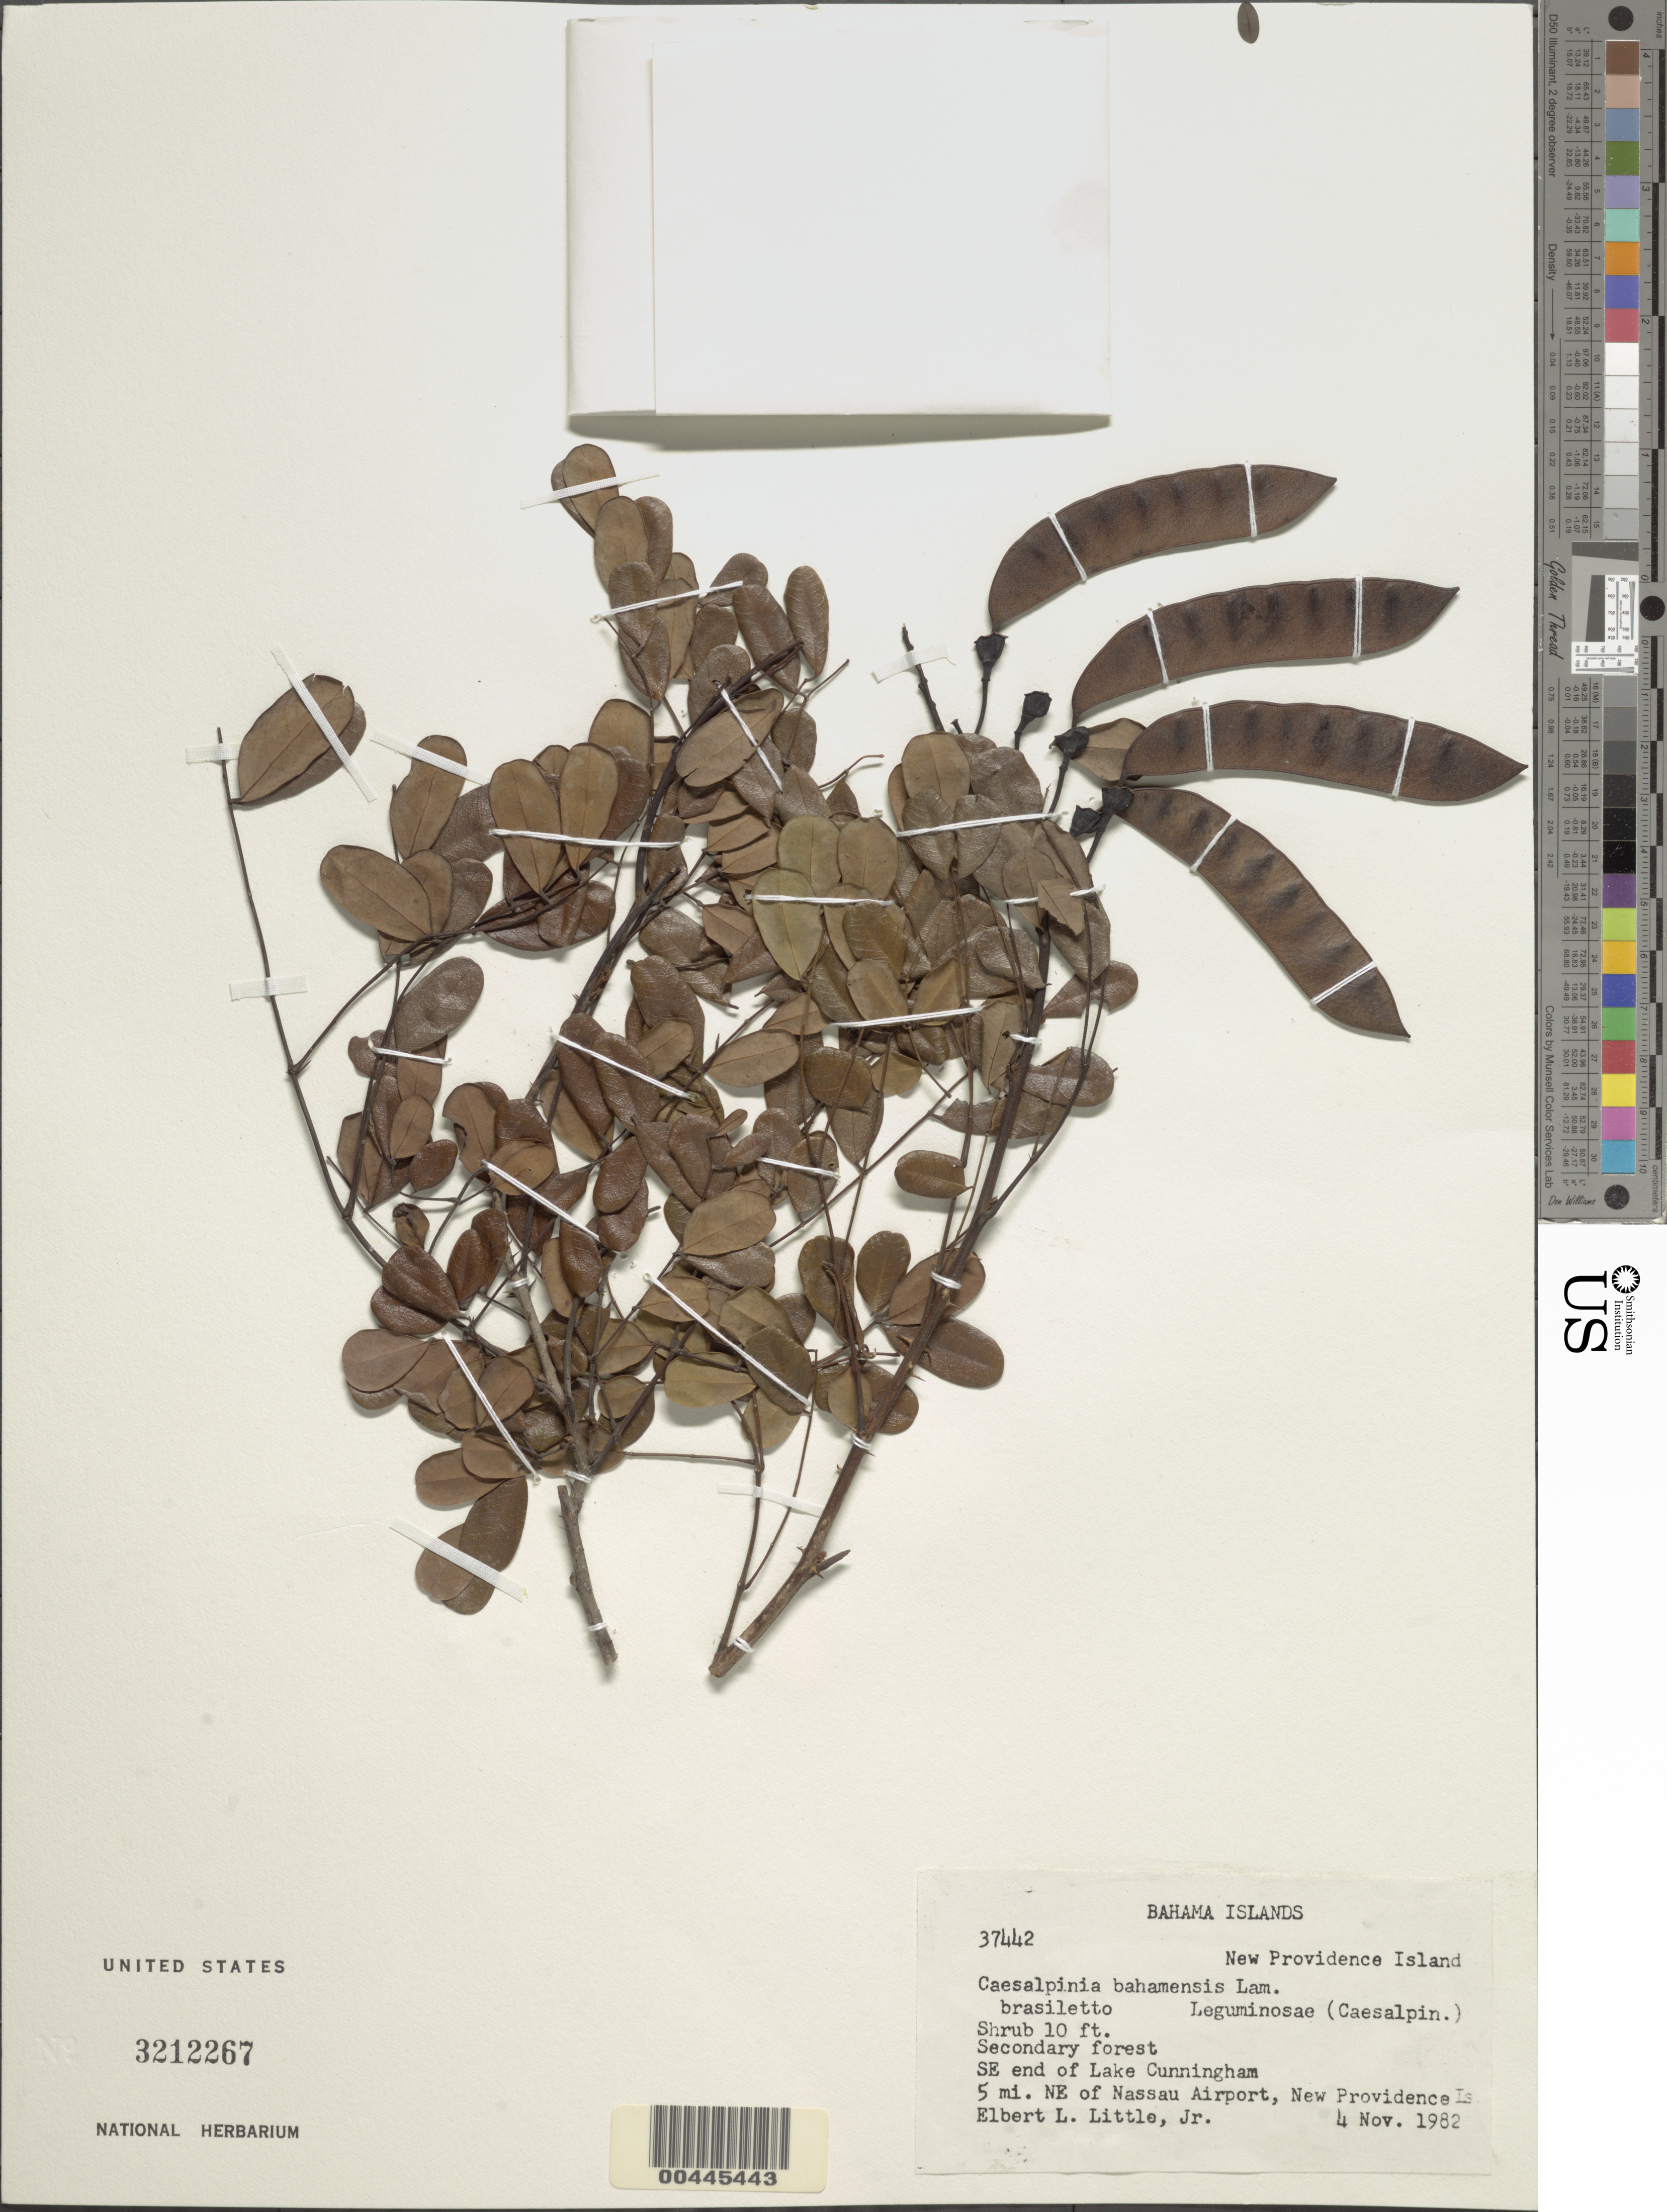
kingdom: Plantae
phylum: Tracheophyta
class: Magnoliopsida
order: Fabales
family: Fabaceae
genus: Caesalpinia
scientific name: Caesalpinia bahamensis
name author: Lam.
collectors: E. L. Little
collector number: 37442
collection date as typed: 04 Nov 1982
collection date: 1982-11-04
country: Bahamas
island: New Providence Island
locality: Se end of lake cunningham, ne of nassau airport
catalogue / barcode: US 3212267